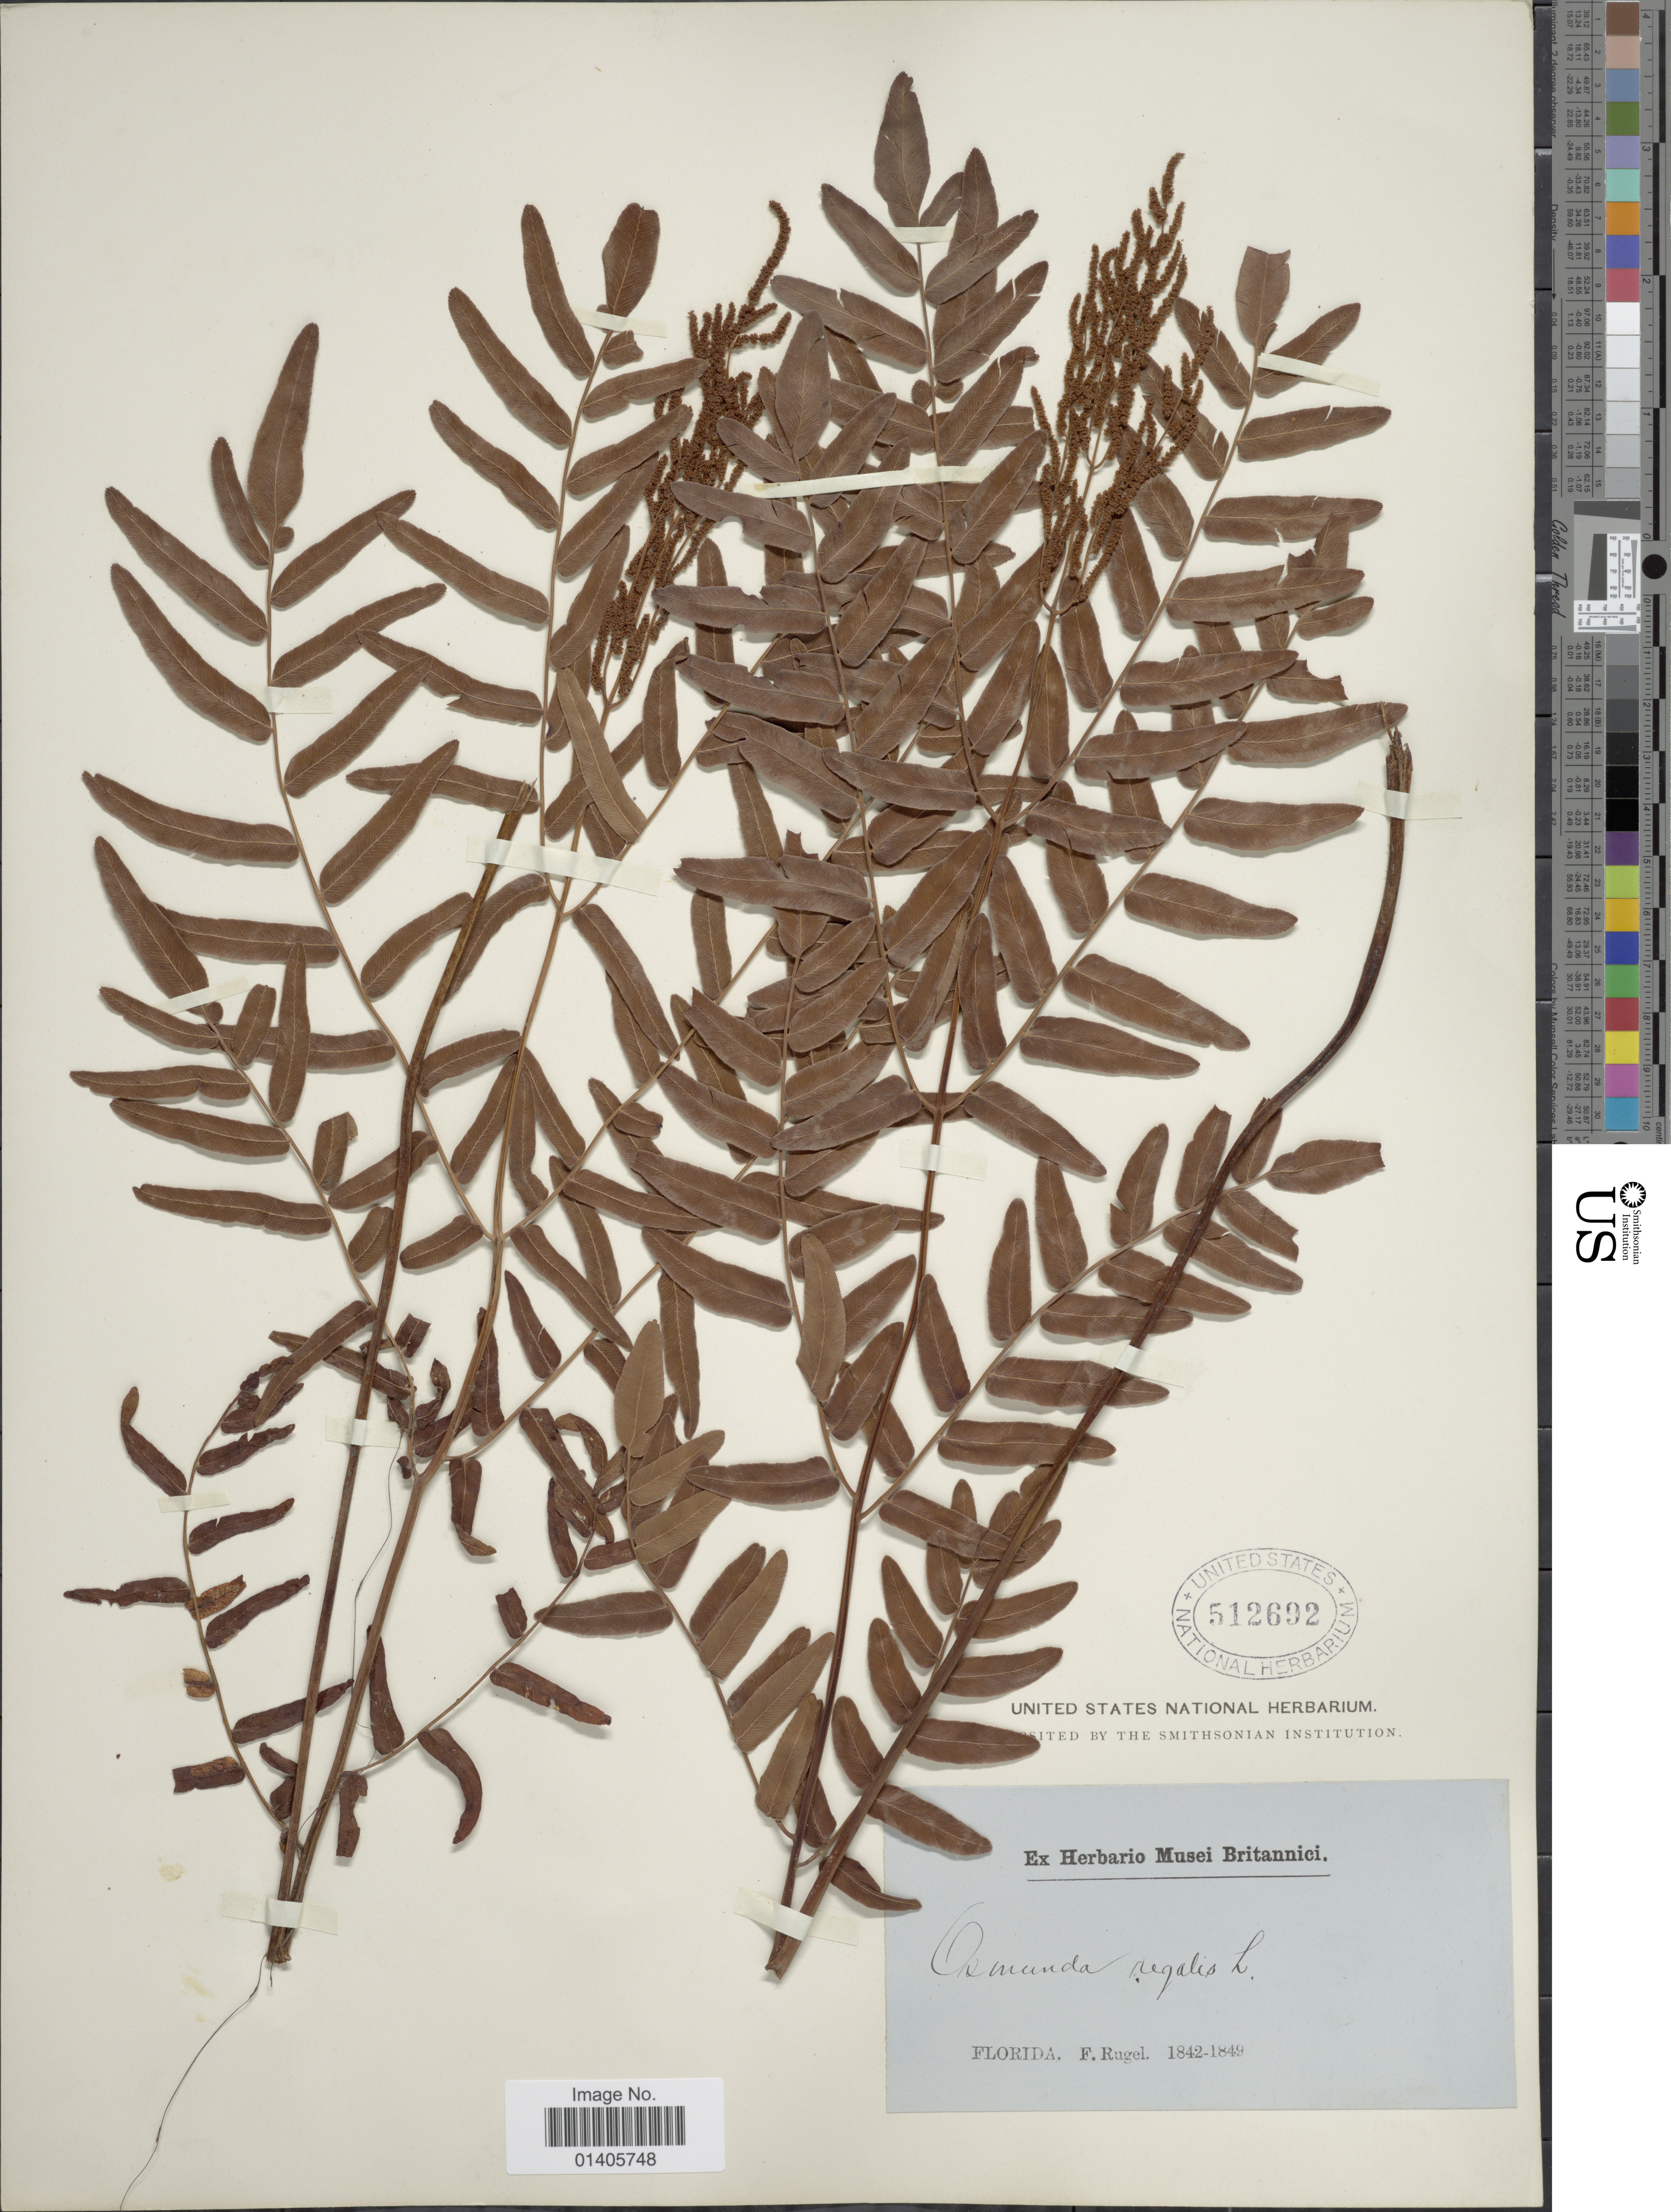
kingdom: Plantae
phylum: Tracheophyta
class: Polypodiopsida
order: Osmundales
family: Osmundaceae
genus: Osmunda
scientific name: Osmunda regalis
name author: L.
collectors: F. Rugel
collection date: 1842/1849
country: United States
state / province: Florida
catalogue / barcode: US 512692